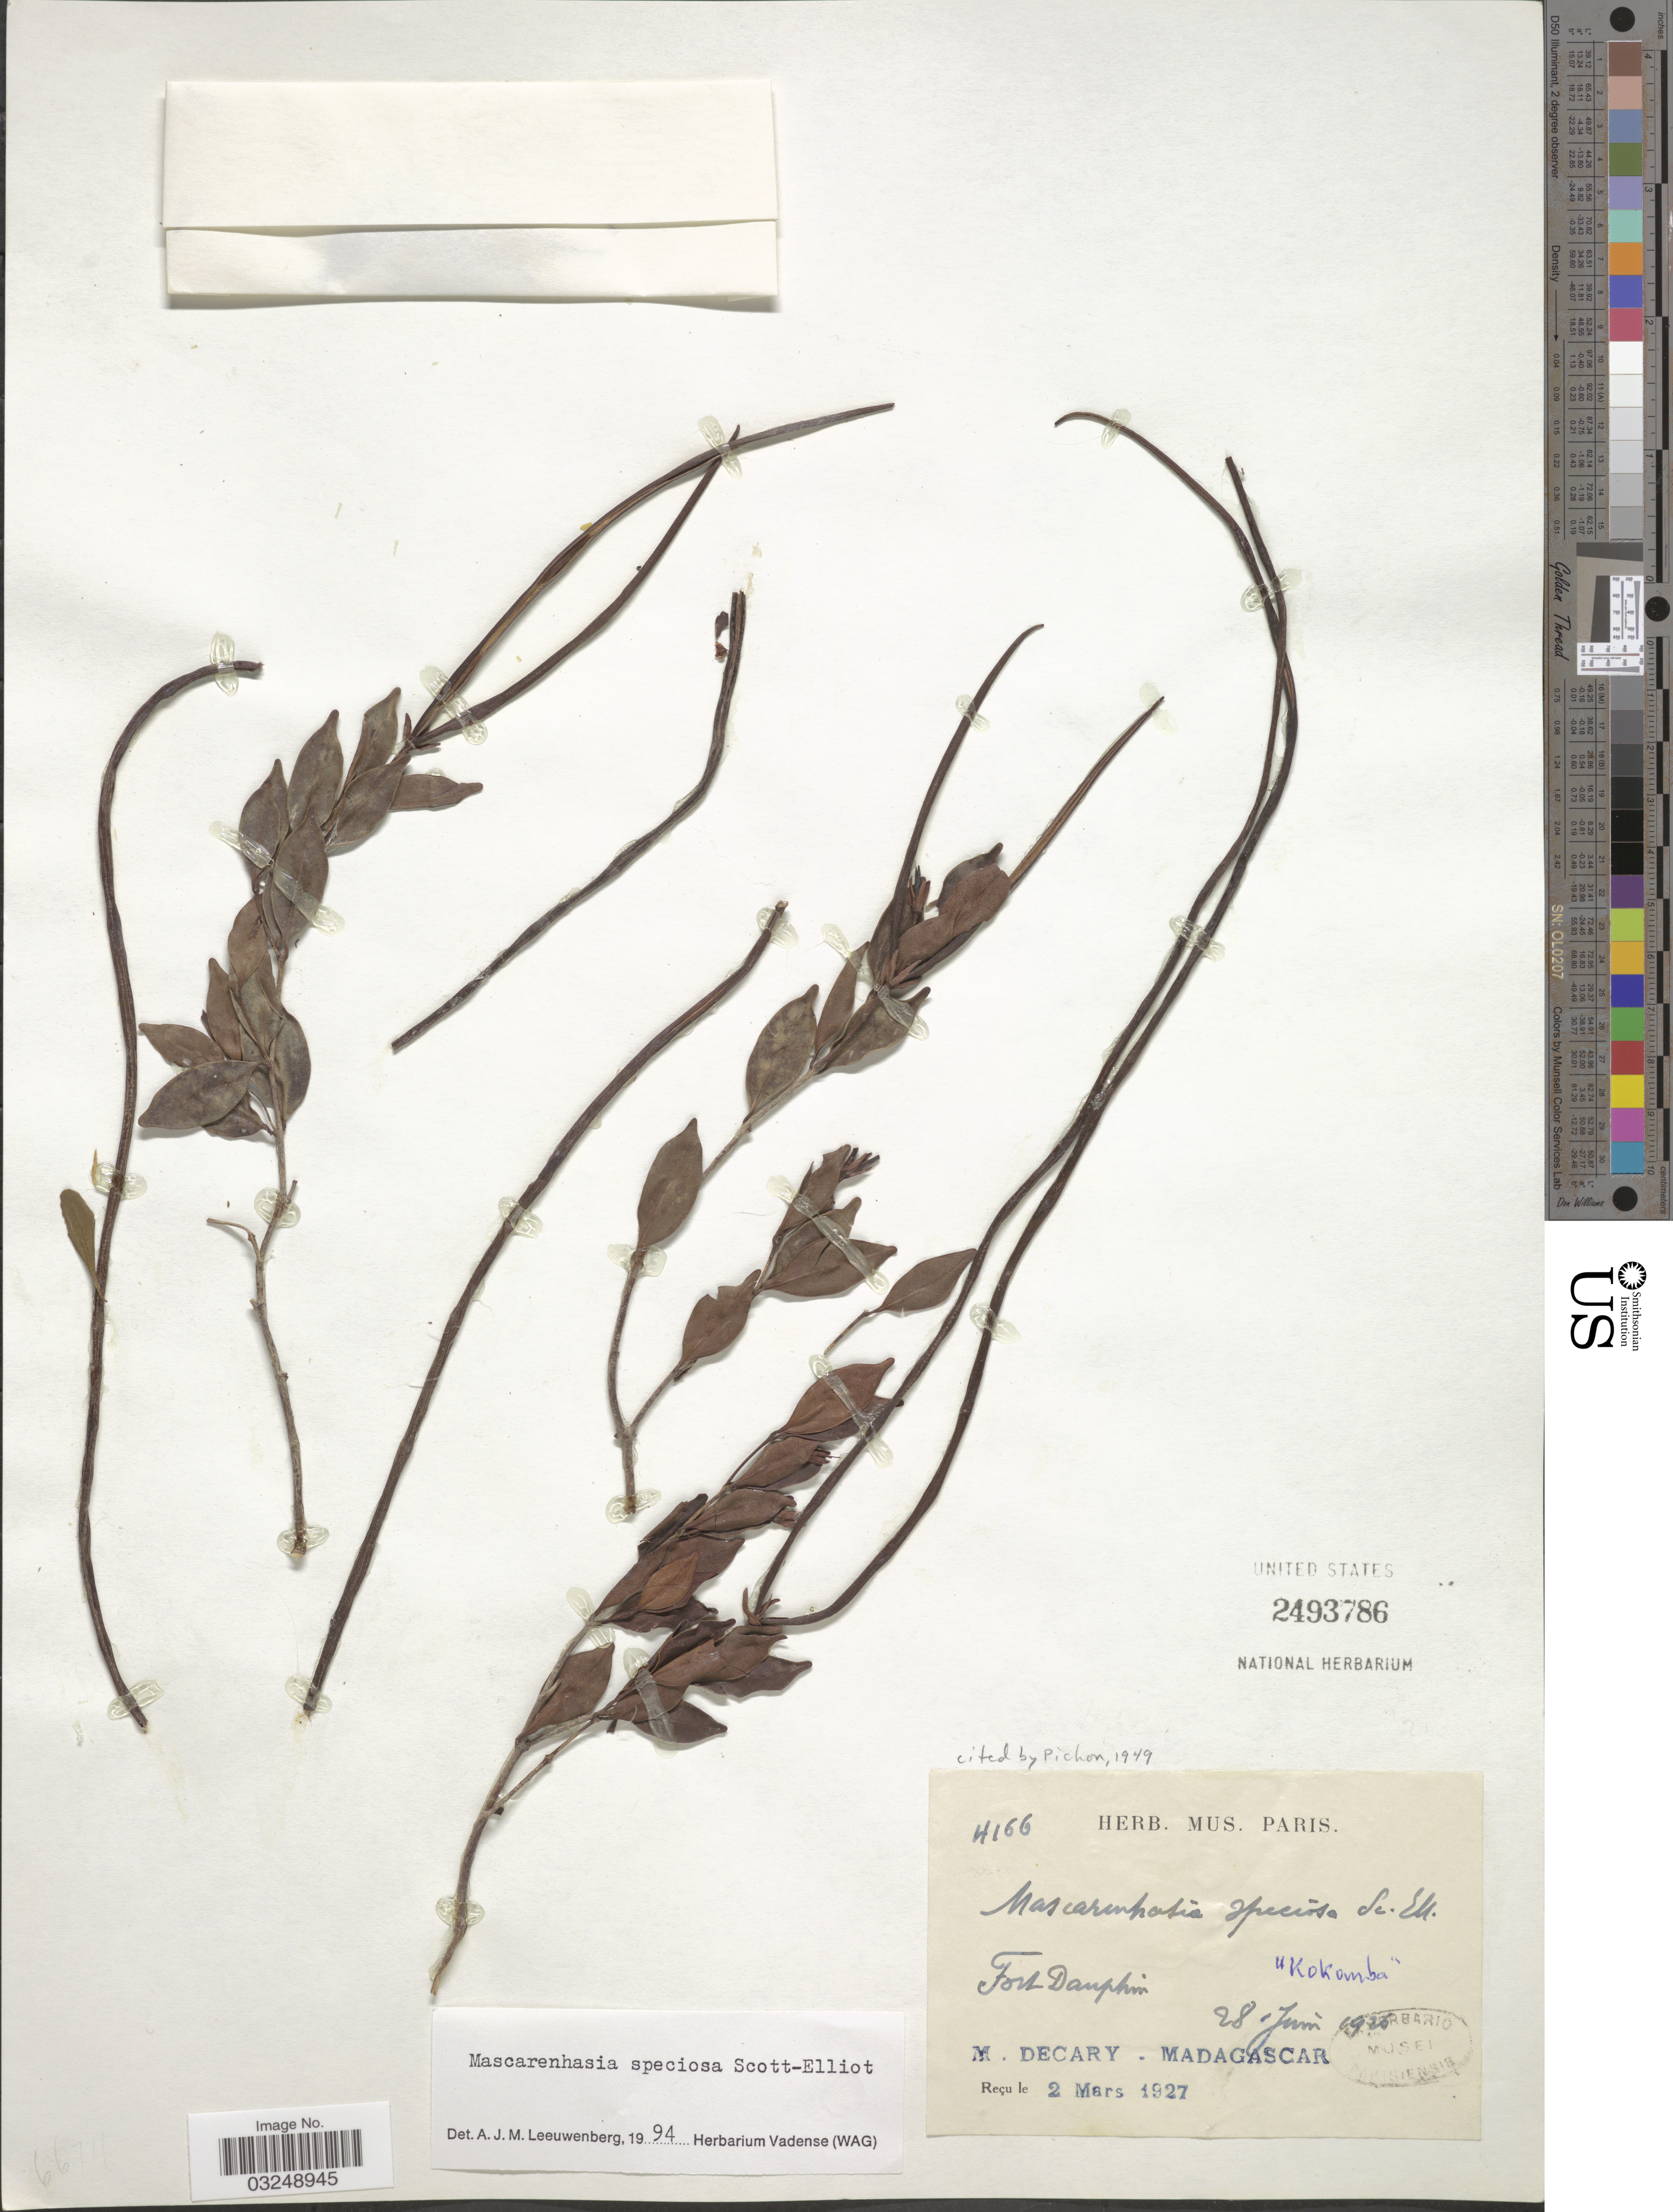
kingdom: Plantae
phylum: Tracheophyta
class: Magnoliopsida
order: Gentianales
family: Apocynaceae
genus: Mascarenhasia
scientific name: Mascarenhasia speciosa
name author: Scott Elliot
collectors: R. Decary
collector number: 4166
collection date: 1926-06-28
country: Madagascar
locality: Fort Dauphin.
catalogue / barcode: US 2493786